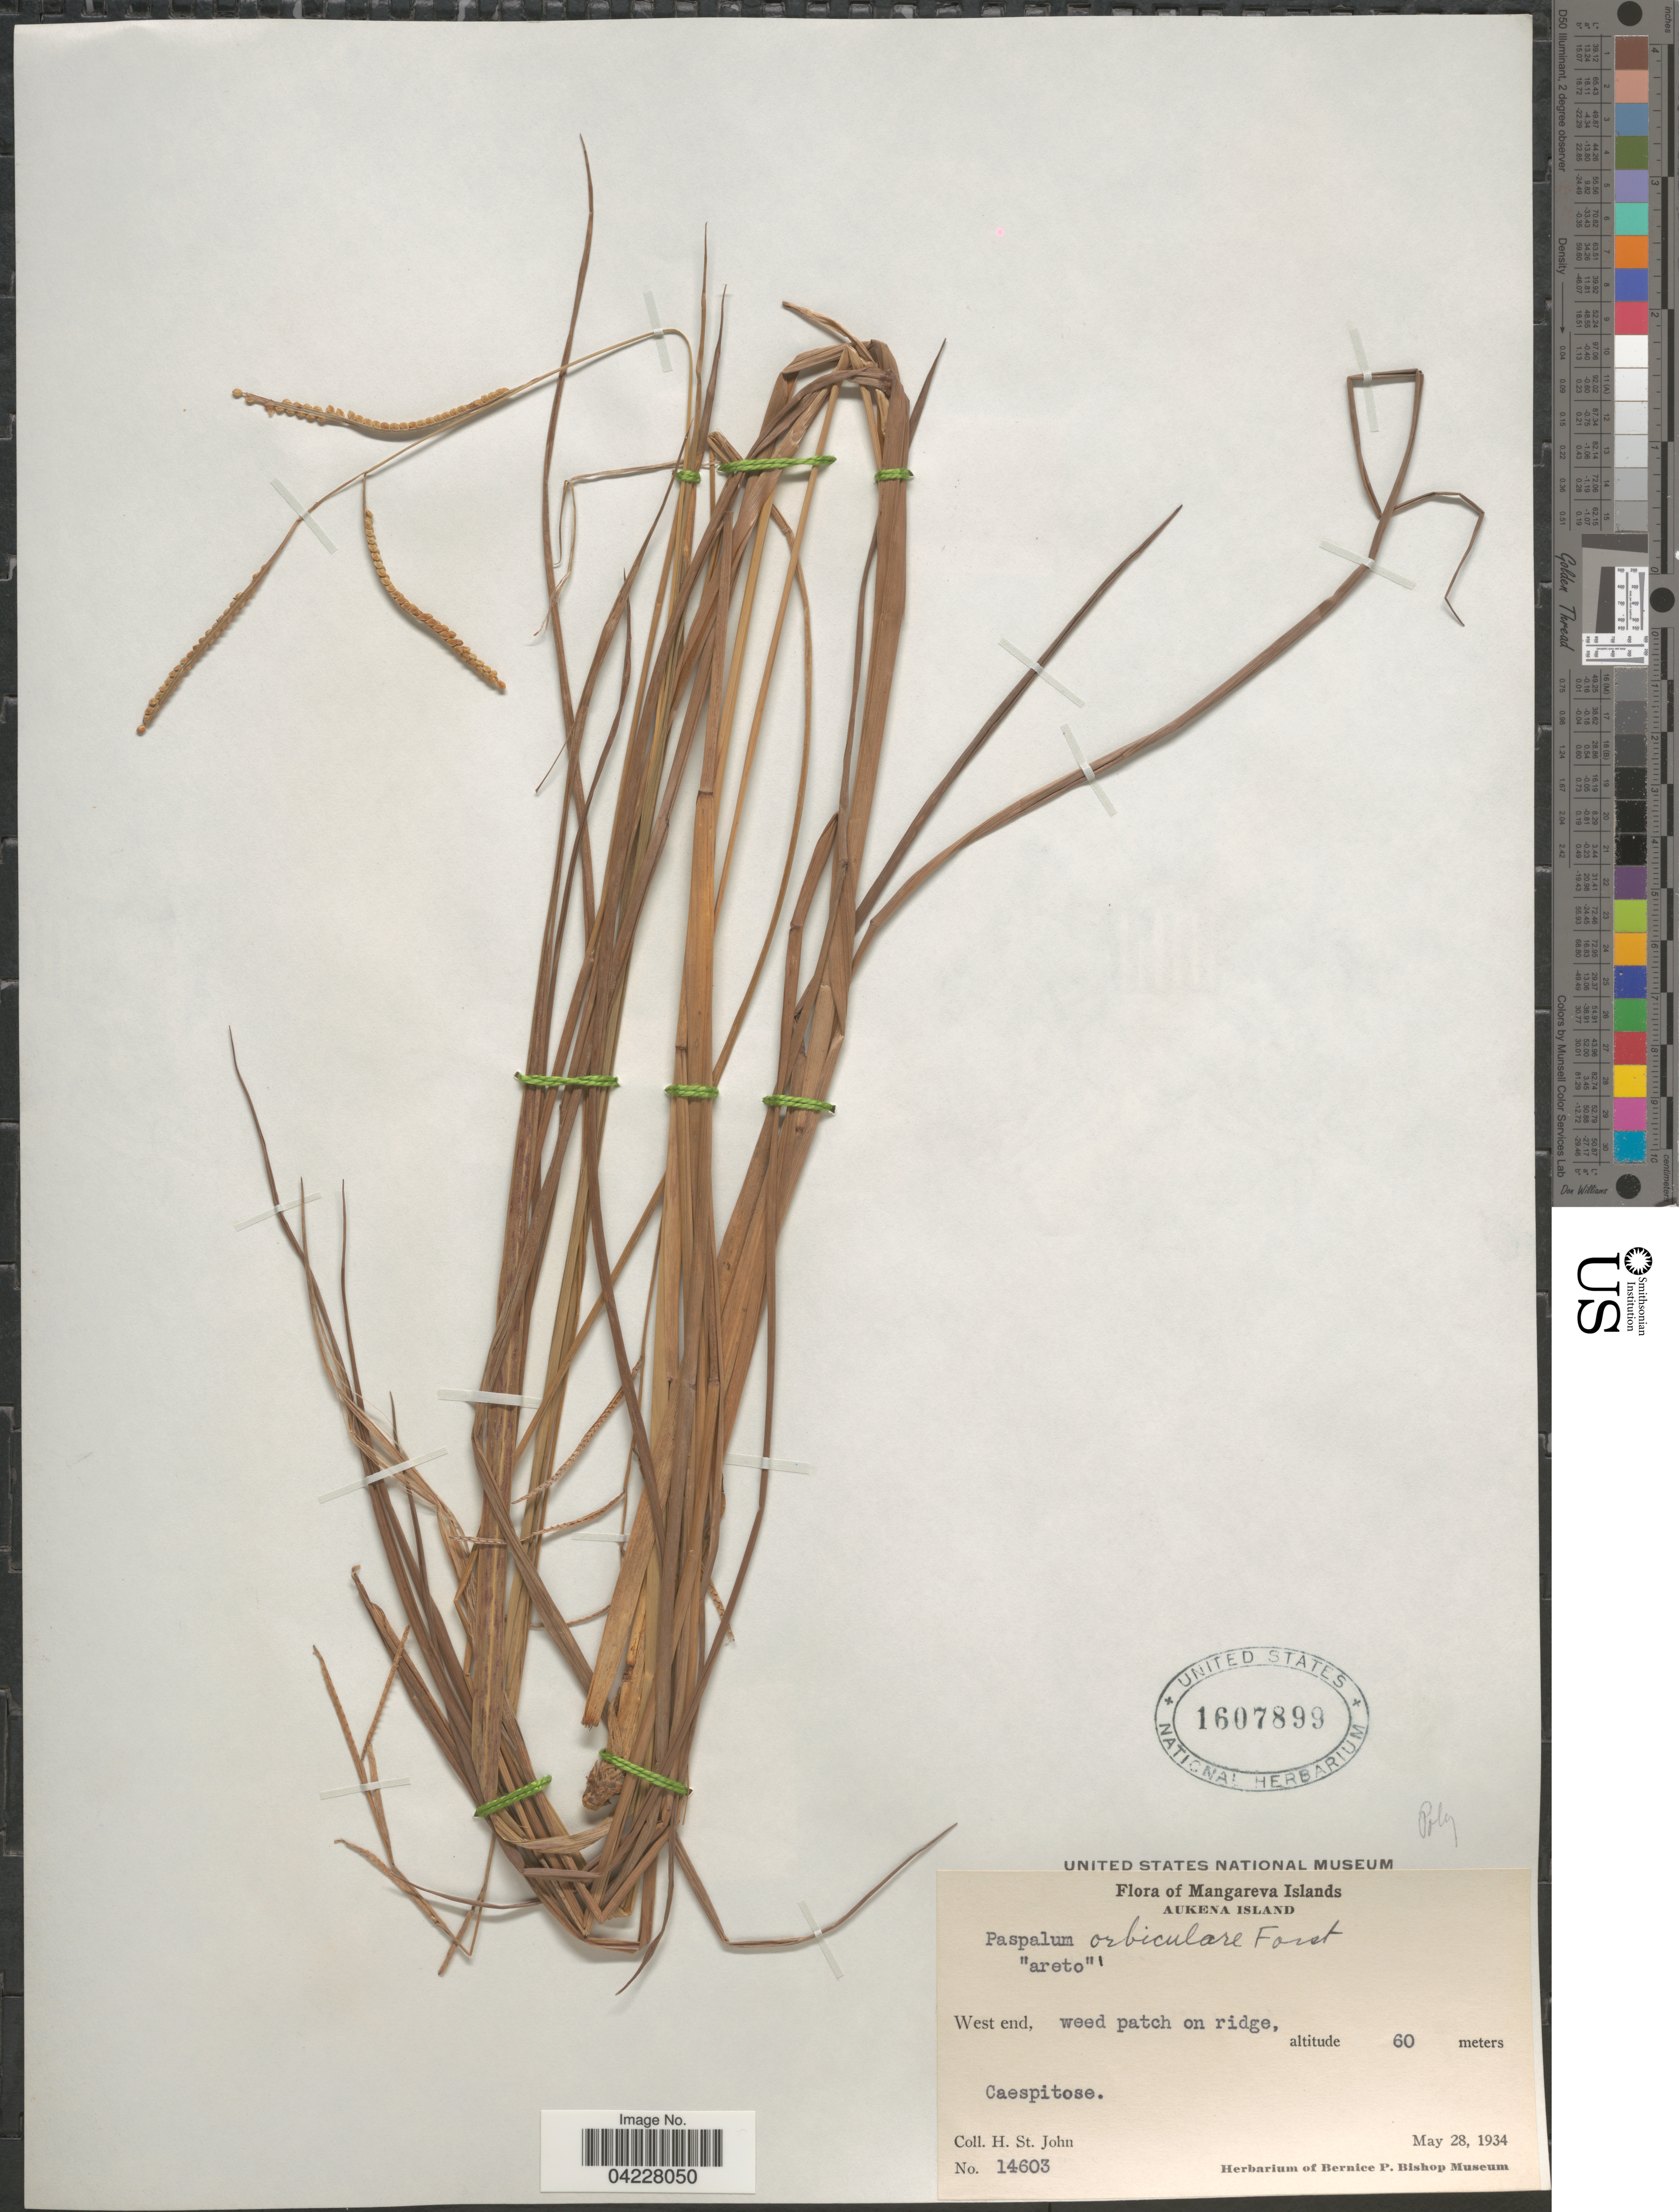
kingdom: Plantae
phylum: Tracheophyta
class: Liliopsida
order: Poales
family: Poaceae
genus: Paspalum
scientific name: Paspalum orbiculare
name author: G. Forst.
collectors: H. St. John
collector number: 14603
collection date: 1934-05-28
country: French Polynesia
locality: Mangareva Islands. Aukena Island. West end, weed patch on ridge.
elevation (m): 60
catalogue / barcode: US 1607899